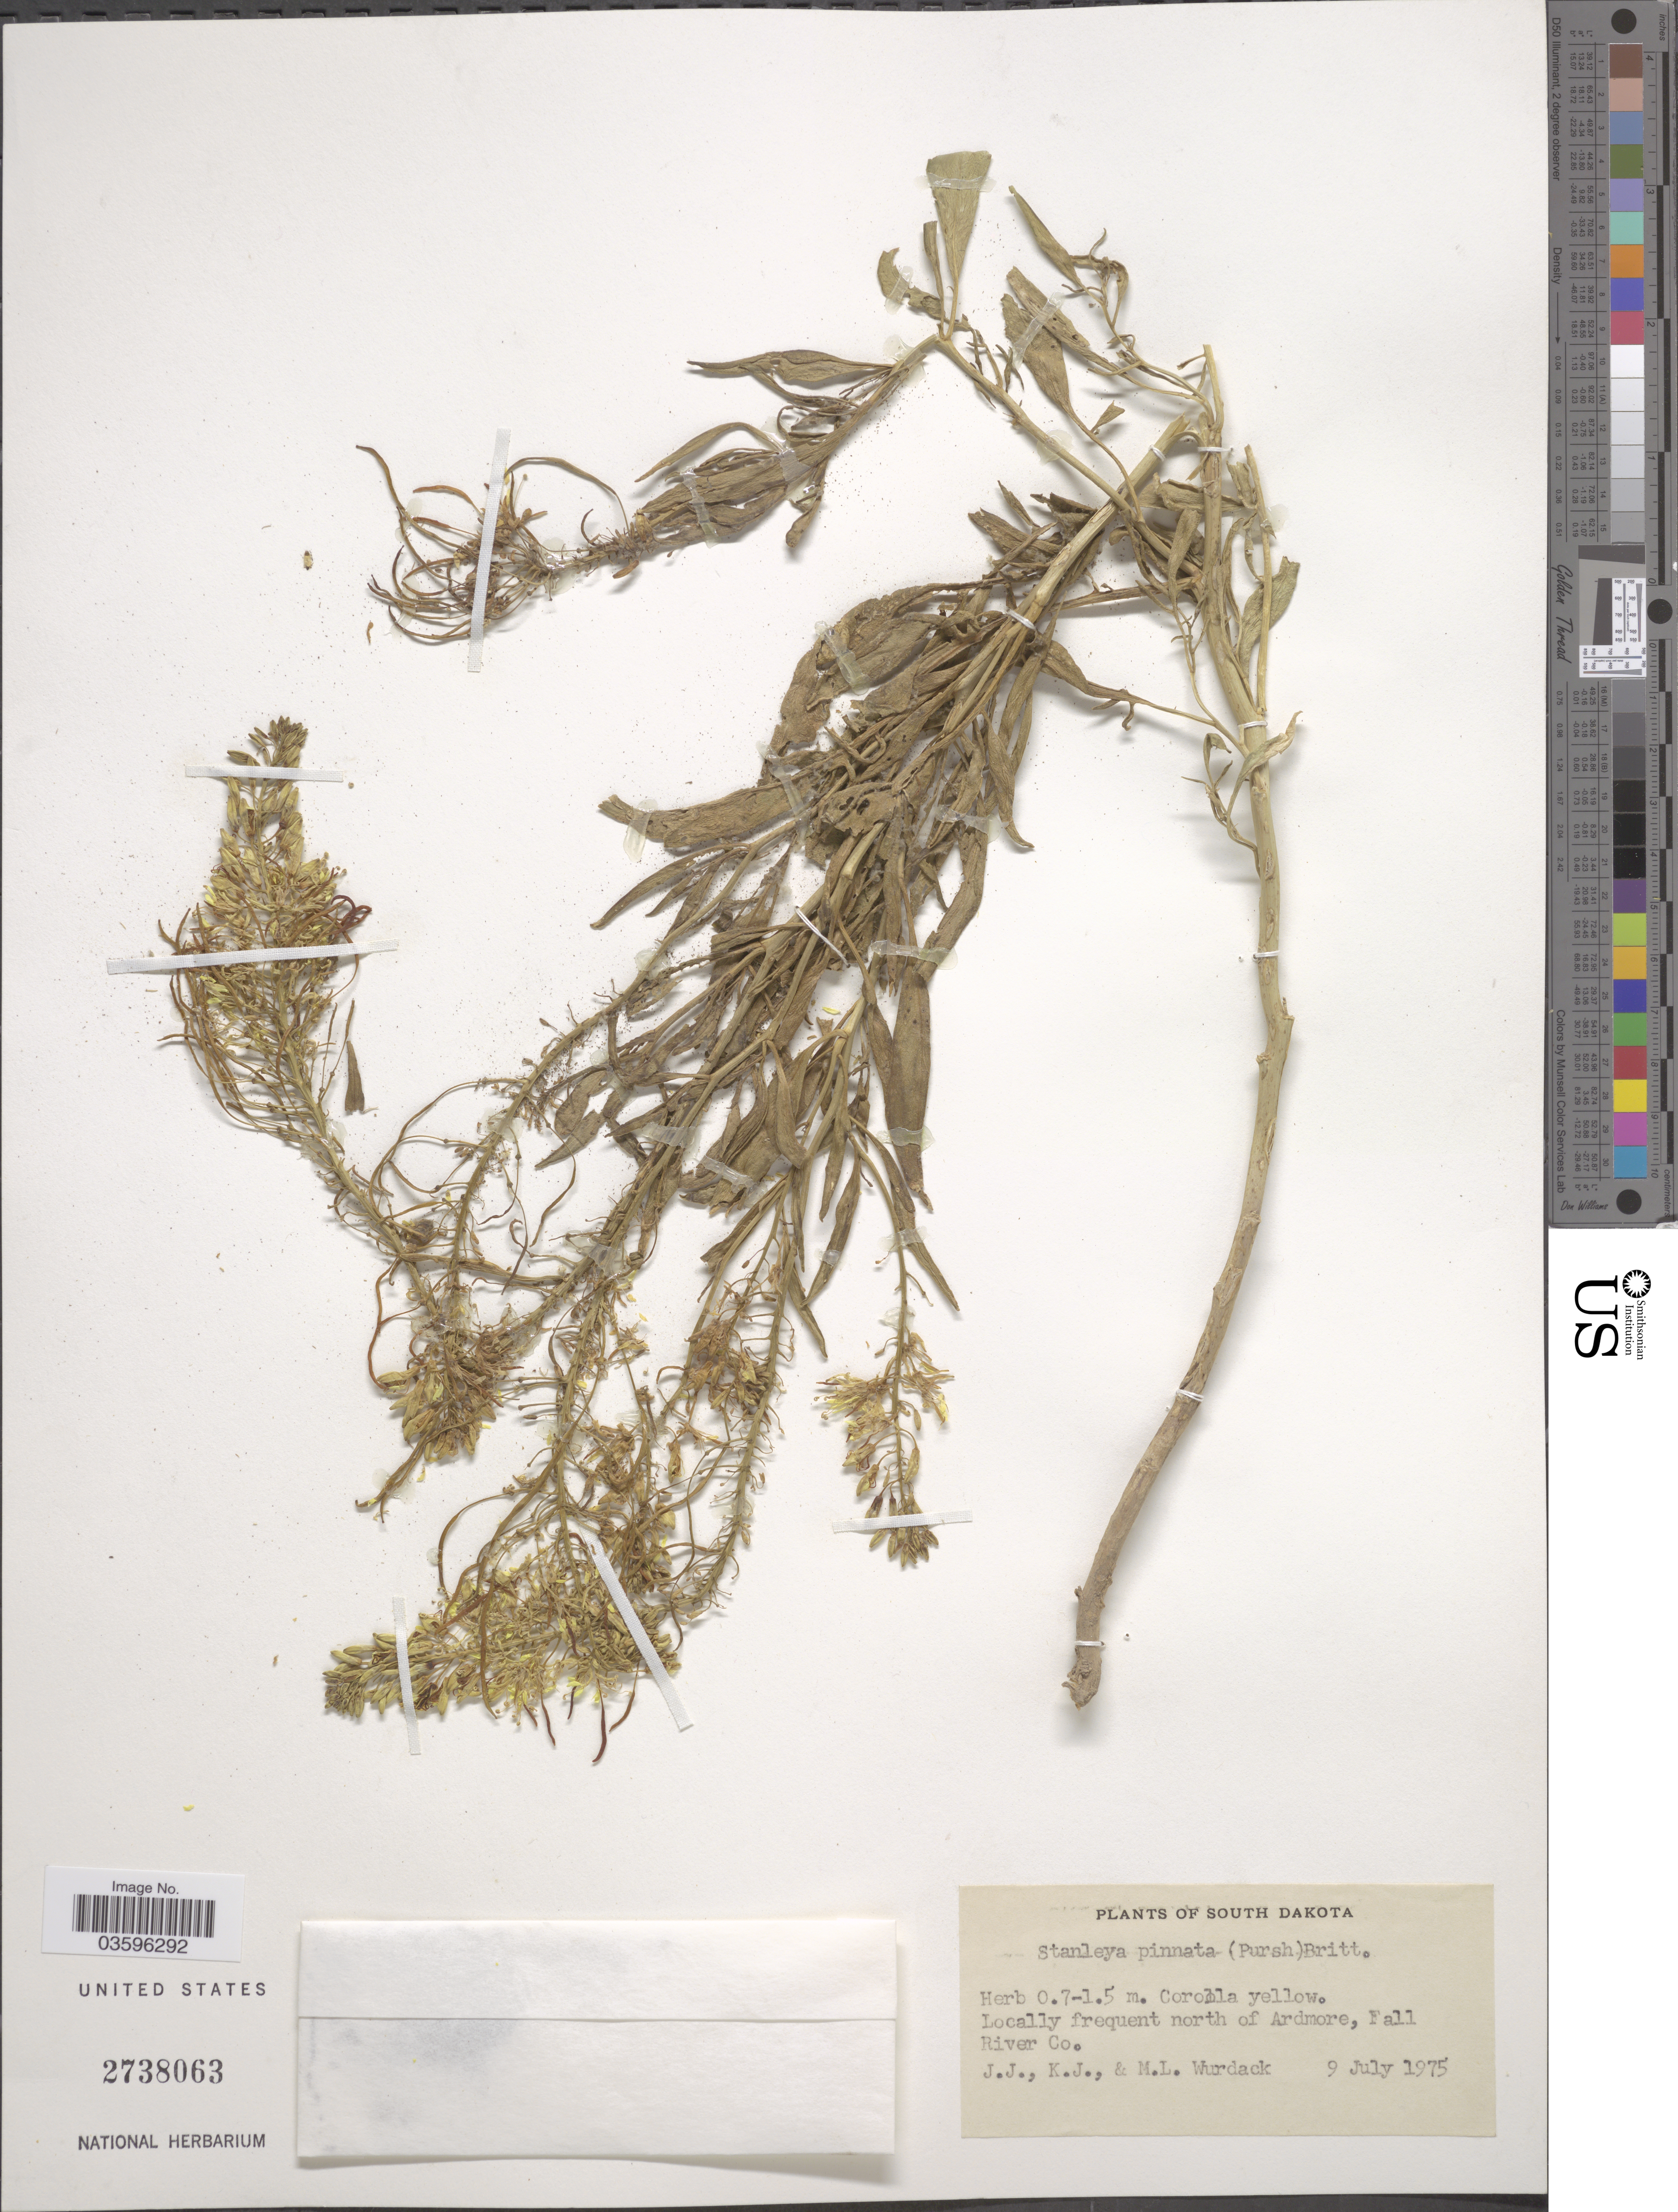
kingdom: Plantae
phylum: Tracheophyta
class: Magnoliopsida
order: Brassicales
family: Brassicaceae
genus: Stanleya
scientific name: Stanleya pinnata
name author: (Pursh) Britton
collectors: J. J. Wurdack, K. Wurdack & M. L. Wurdack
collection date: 1975-07-09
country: United States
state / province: South Dakota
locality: North of Ardmore, Fall River Co.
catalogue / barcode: US 2738063